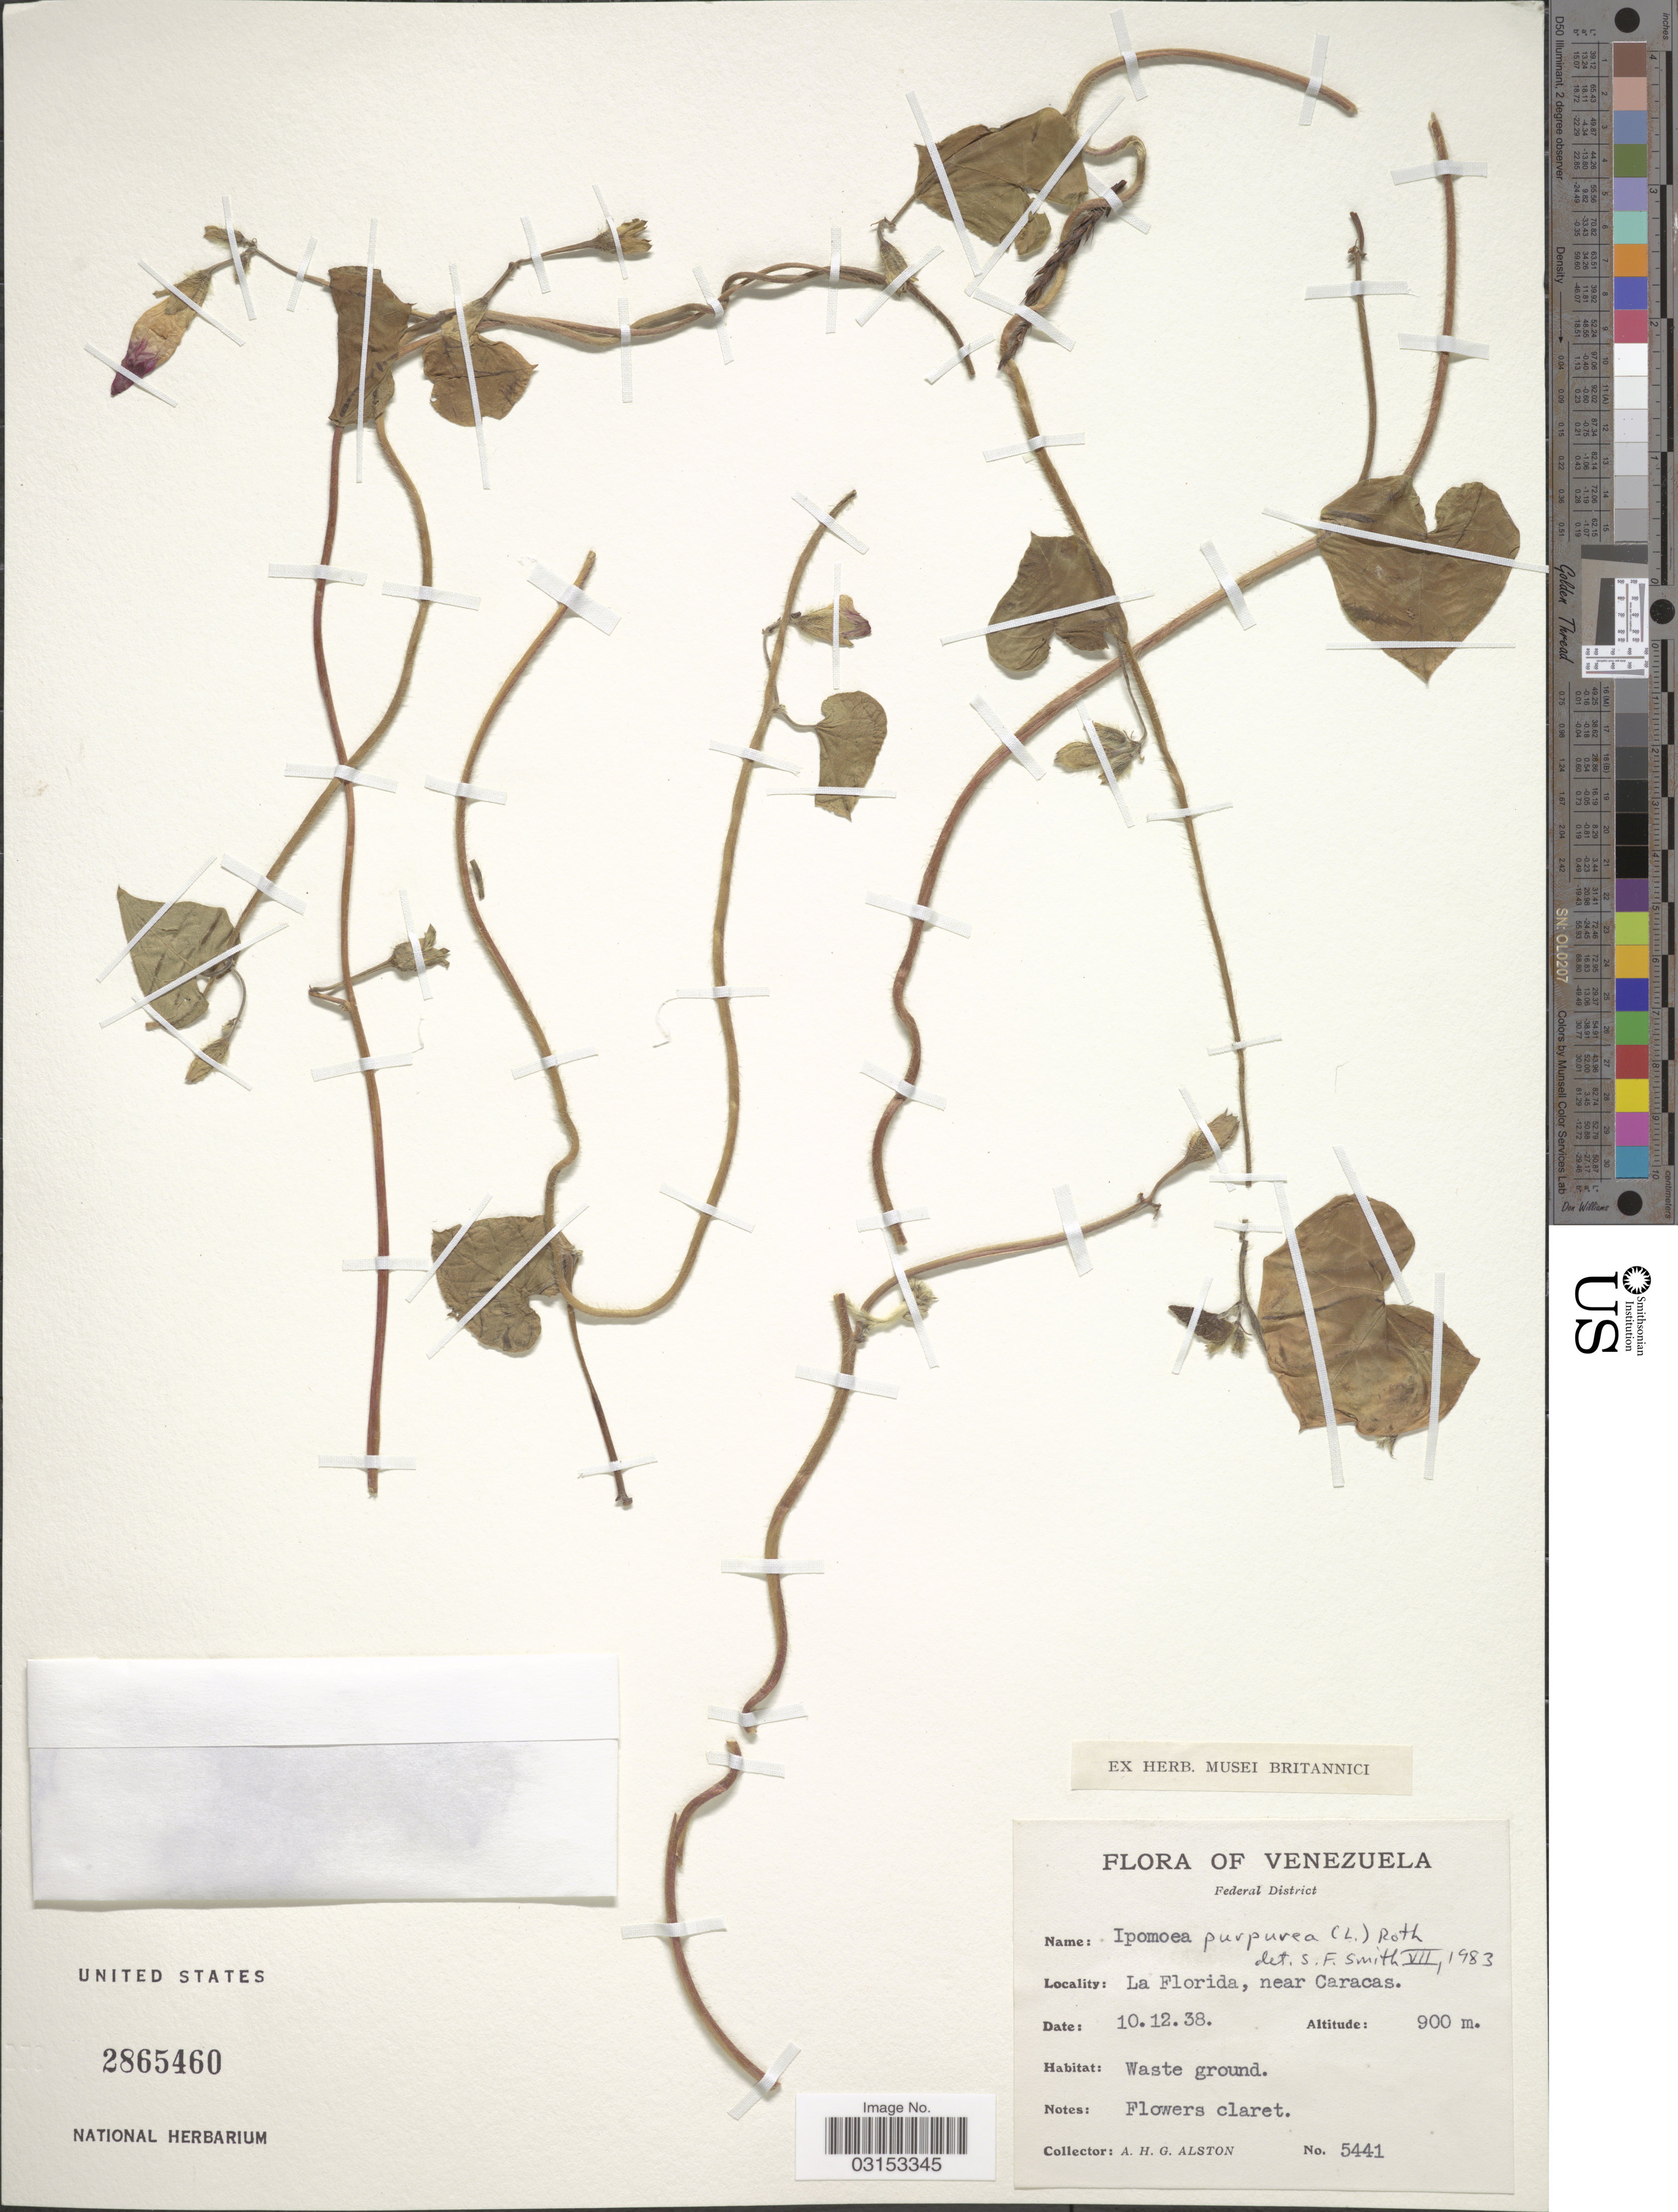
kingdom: Plantae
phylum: Tracheophyta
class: Magnoliopsida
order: Solanales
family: Convolvulaceae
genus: Ipomoea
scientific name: Ipomoea purpurea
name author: (L.) Roth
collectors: A. H. Alston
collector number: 5441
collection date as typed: Transcribed d/m/y: 10/12/38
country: Venezuela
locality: Federal District. La Florida, near Caracas.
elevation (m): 900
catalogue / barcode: US 2865460